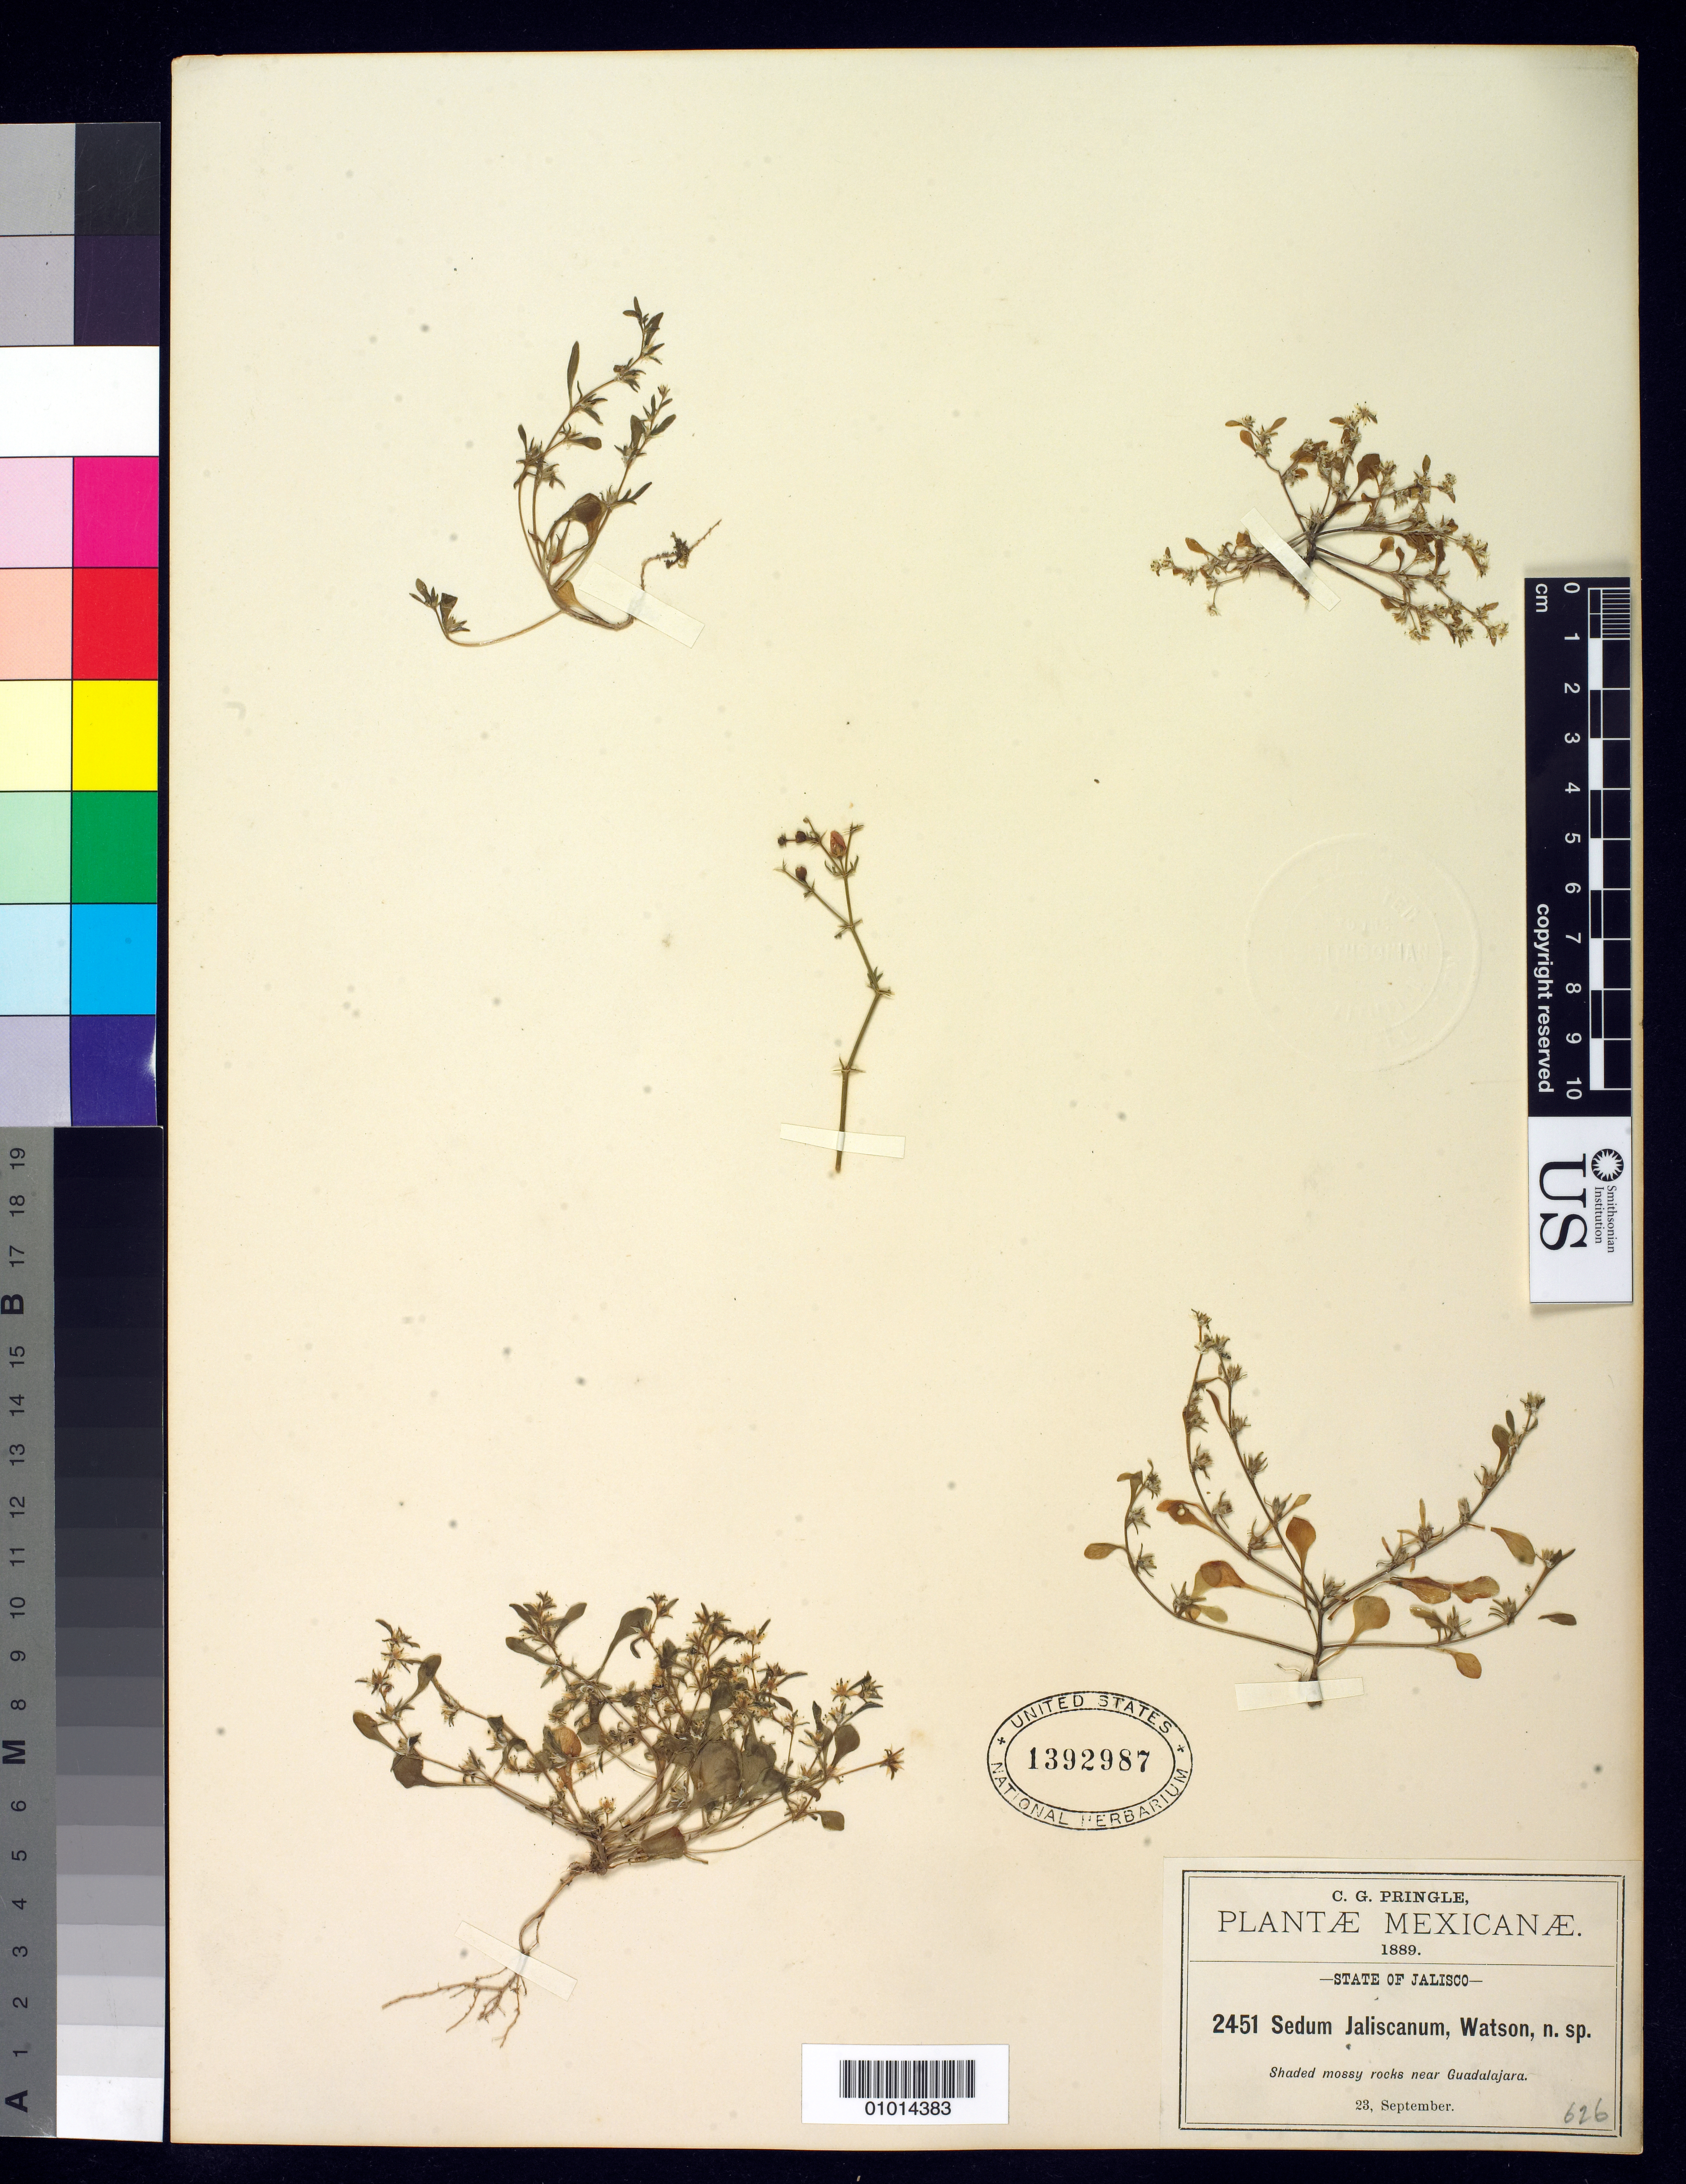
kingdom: Plantae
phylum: Tracheophyta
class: Magnoliopsida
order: Saxifragales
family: Crassulaceae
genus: Sedum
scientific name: Sedum jaliscanum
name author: S. Watson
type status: Syntype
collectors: C. G. Pringle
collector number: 2451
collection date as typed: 23 Sep 1889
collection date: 1889-09-23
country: Mexico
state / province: Jalisco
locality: Near Guadalajara.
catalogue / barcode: US 1392987